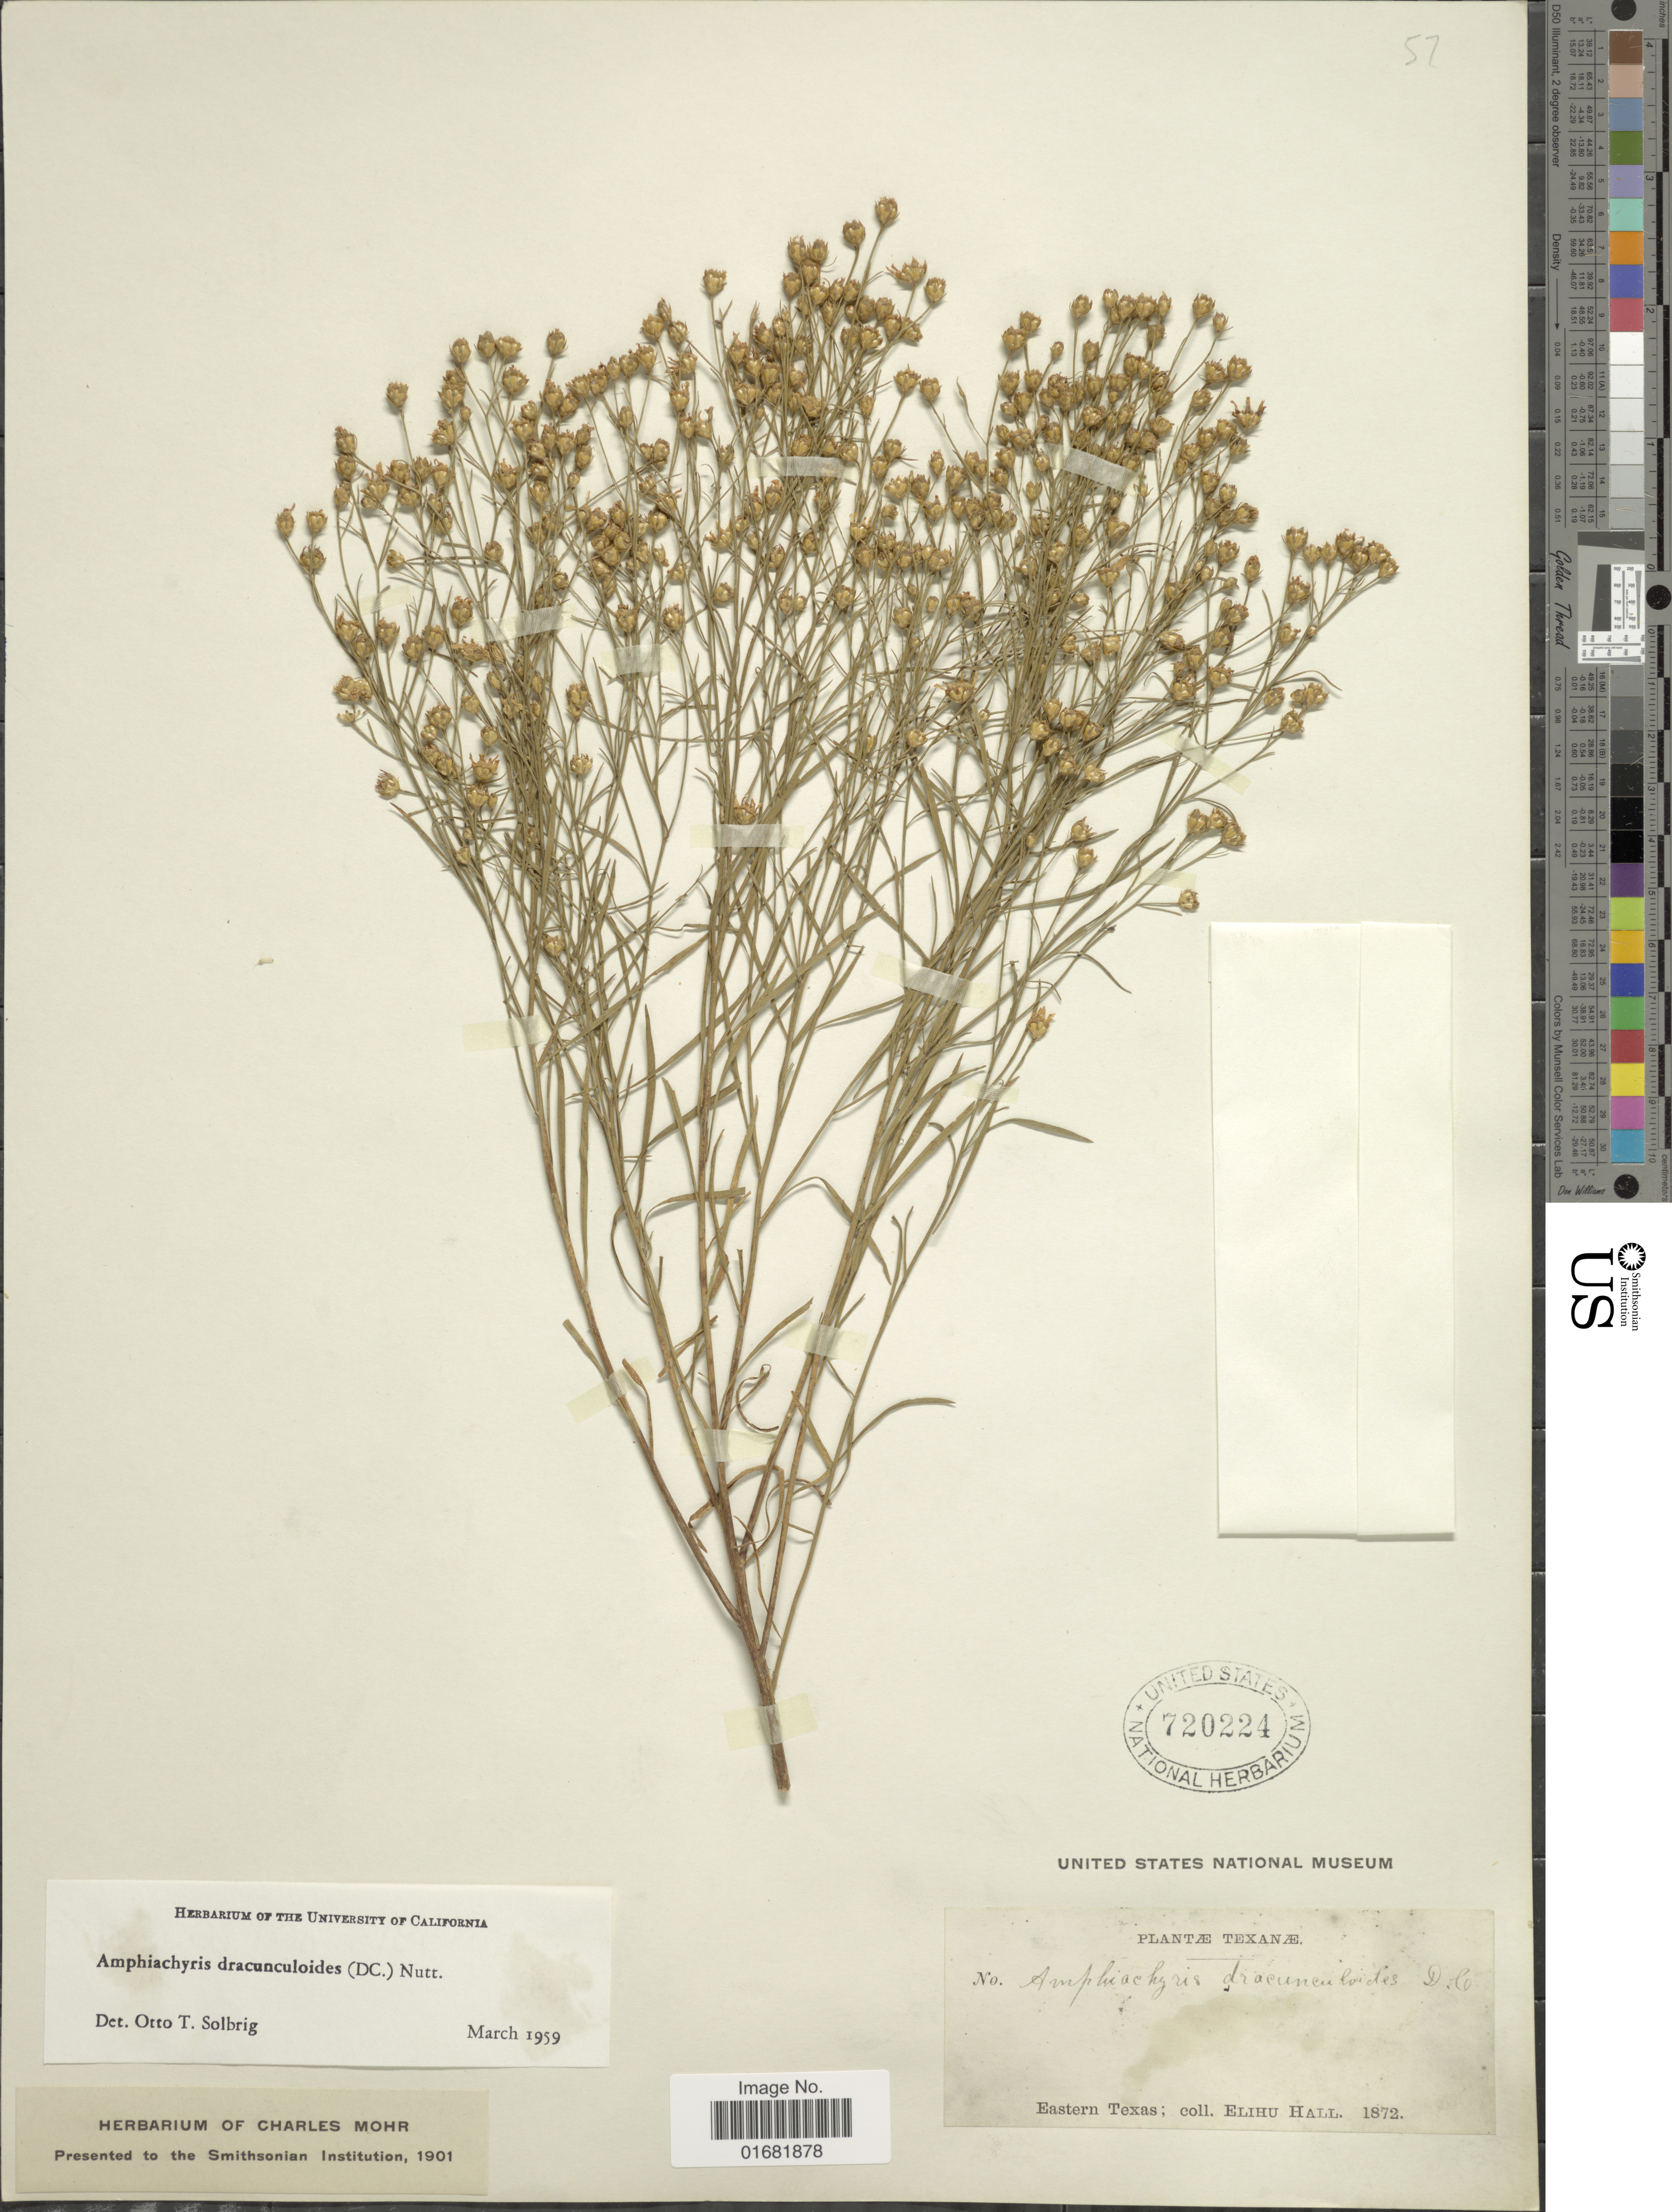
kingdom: Plantae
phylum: Tracheophyta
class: Magnoliopsida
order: Asterales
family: Asteraceae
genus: Amphiachyris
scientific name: Amphiachyris dracunculoides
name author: (DC.) Nutt.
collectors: E. Hall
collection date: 1872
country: United States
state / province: Texas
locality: Eastern Texas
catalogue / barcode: US 720224